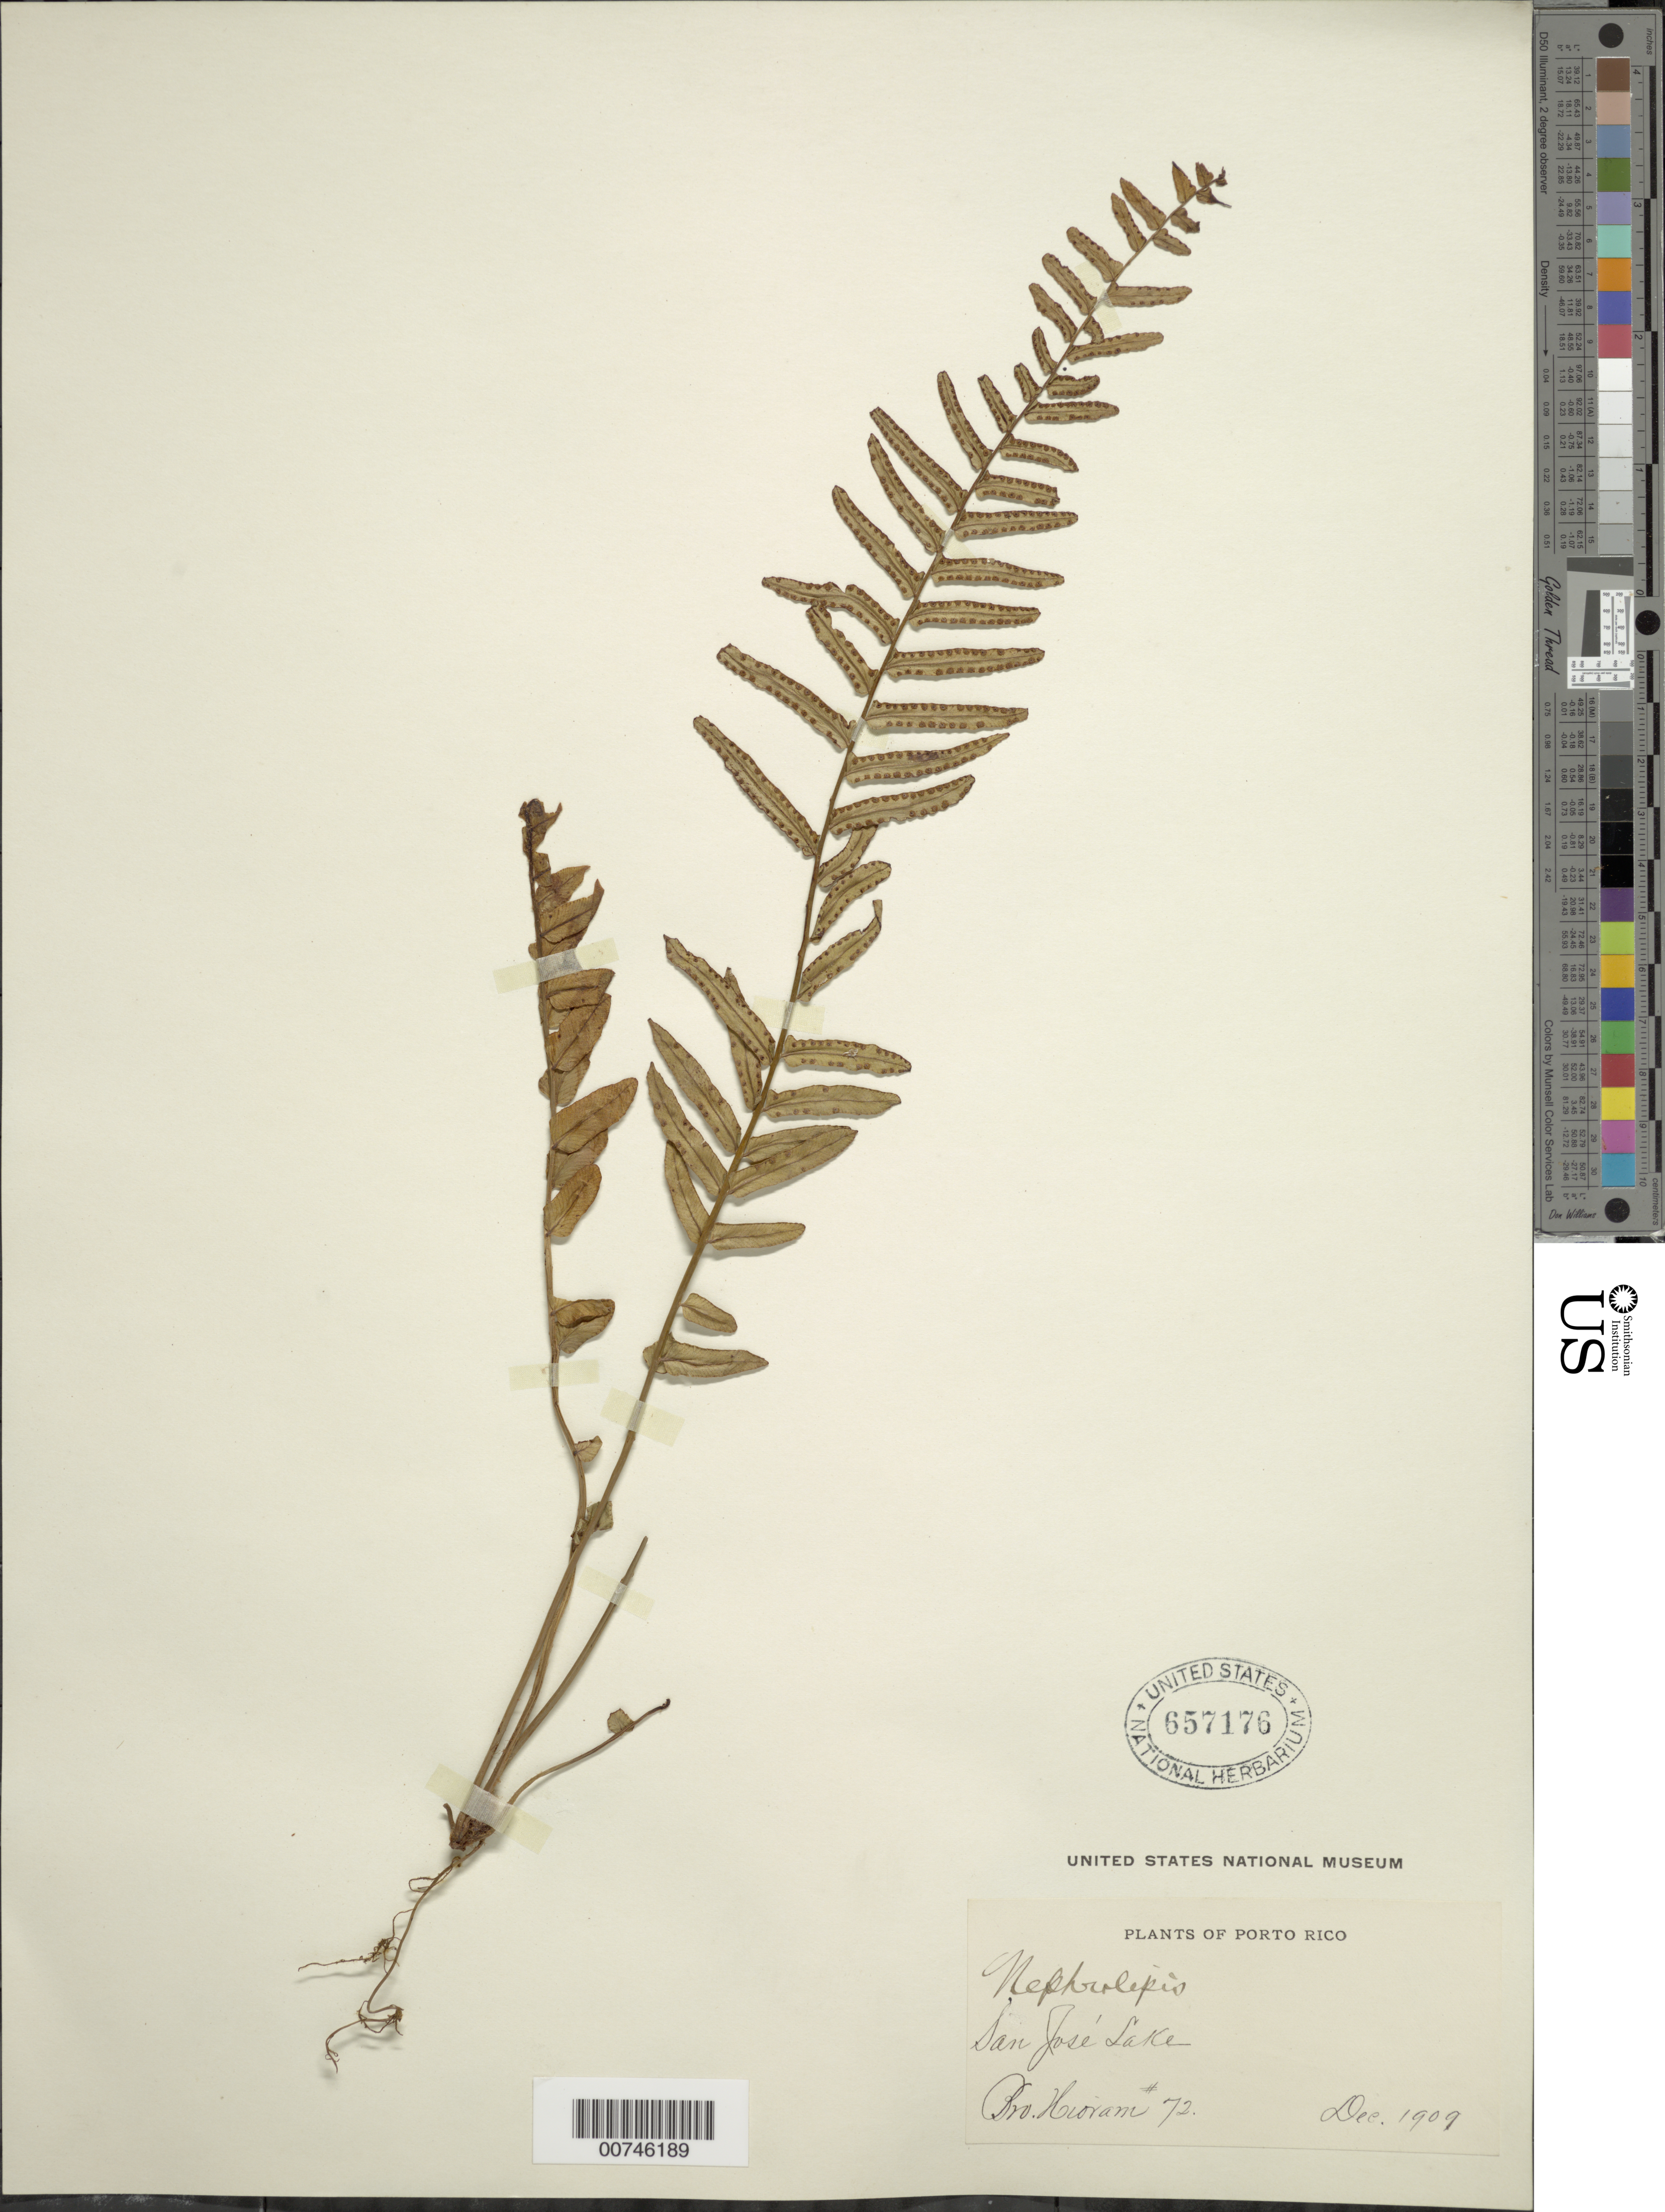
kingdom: Plantae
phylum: Tracheophyta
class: Polypodiopsida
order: Polypodiales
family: Nephrolepidaceae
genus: Nephrolepis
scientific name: Nephrolepis biserrata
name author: (Sw.) Schott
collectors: Bro. Hioram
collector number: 72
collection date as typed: Dec 1909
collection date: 1909-12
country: Puerto Rico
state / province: San Juan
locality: San José Lake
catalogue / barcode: US 657176